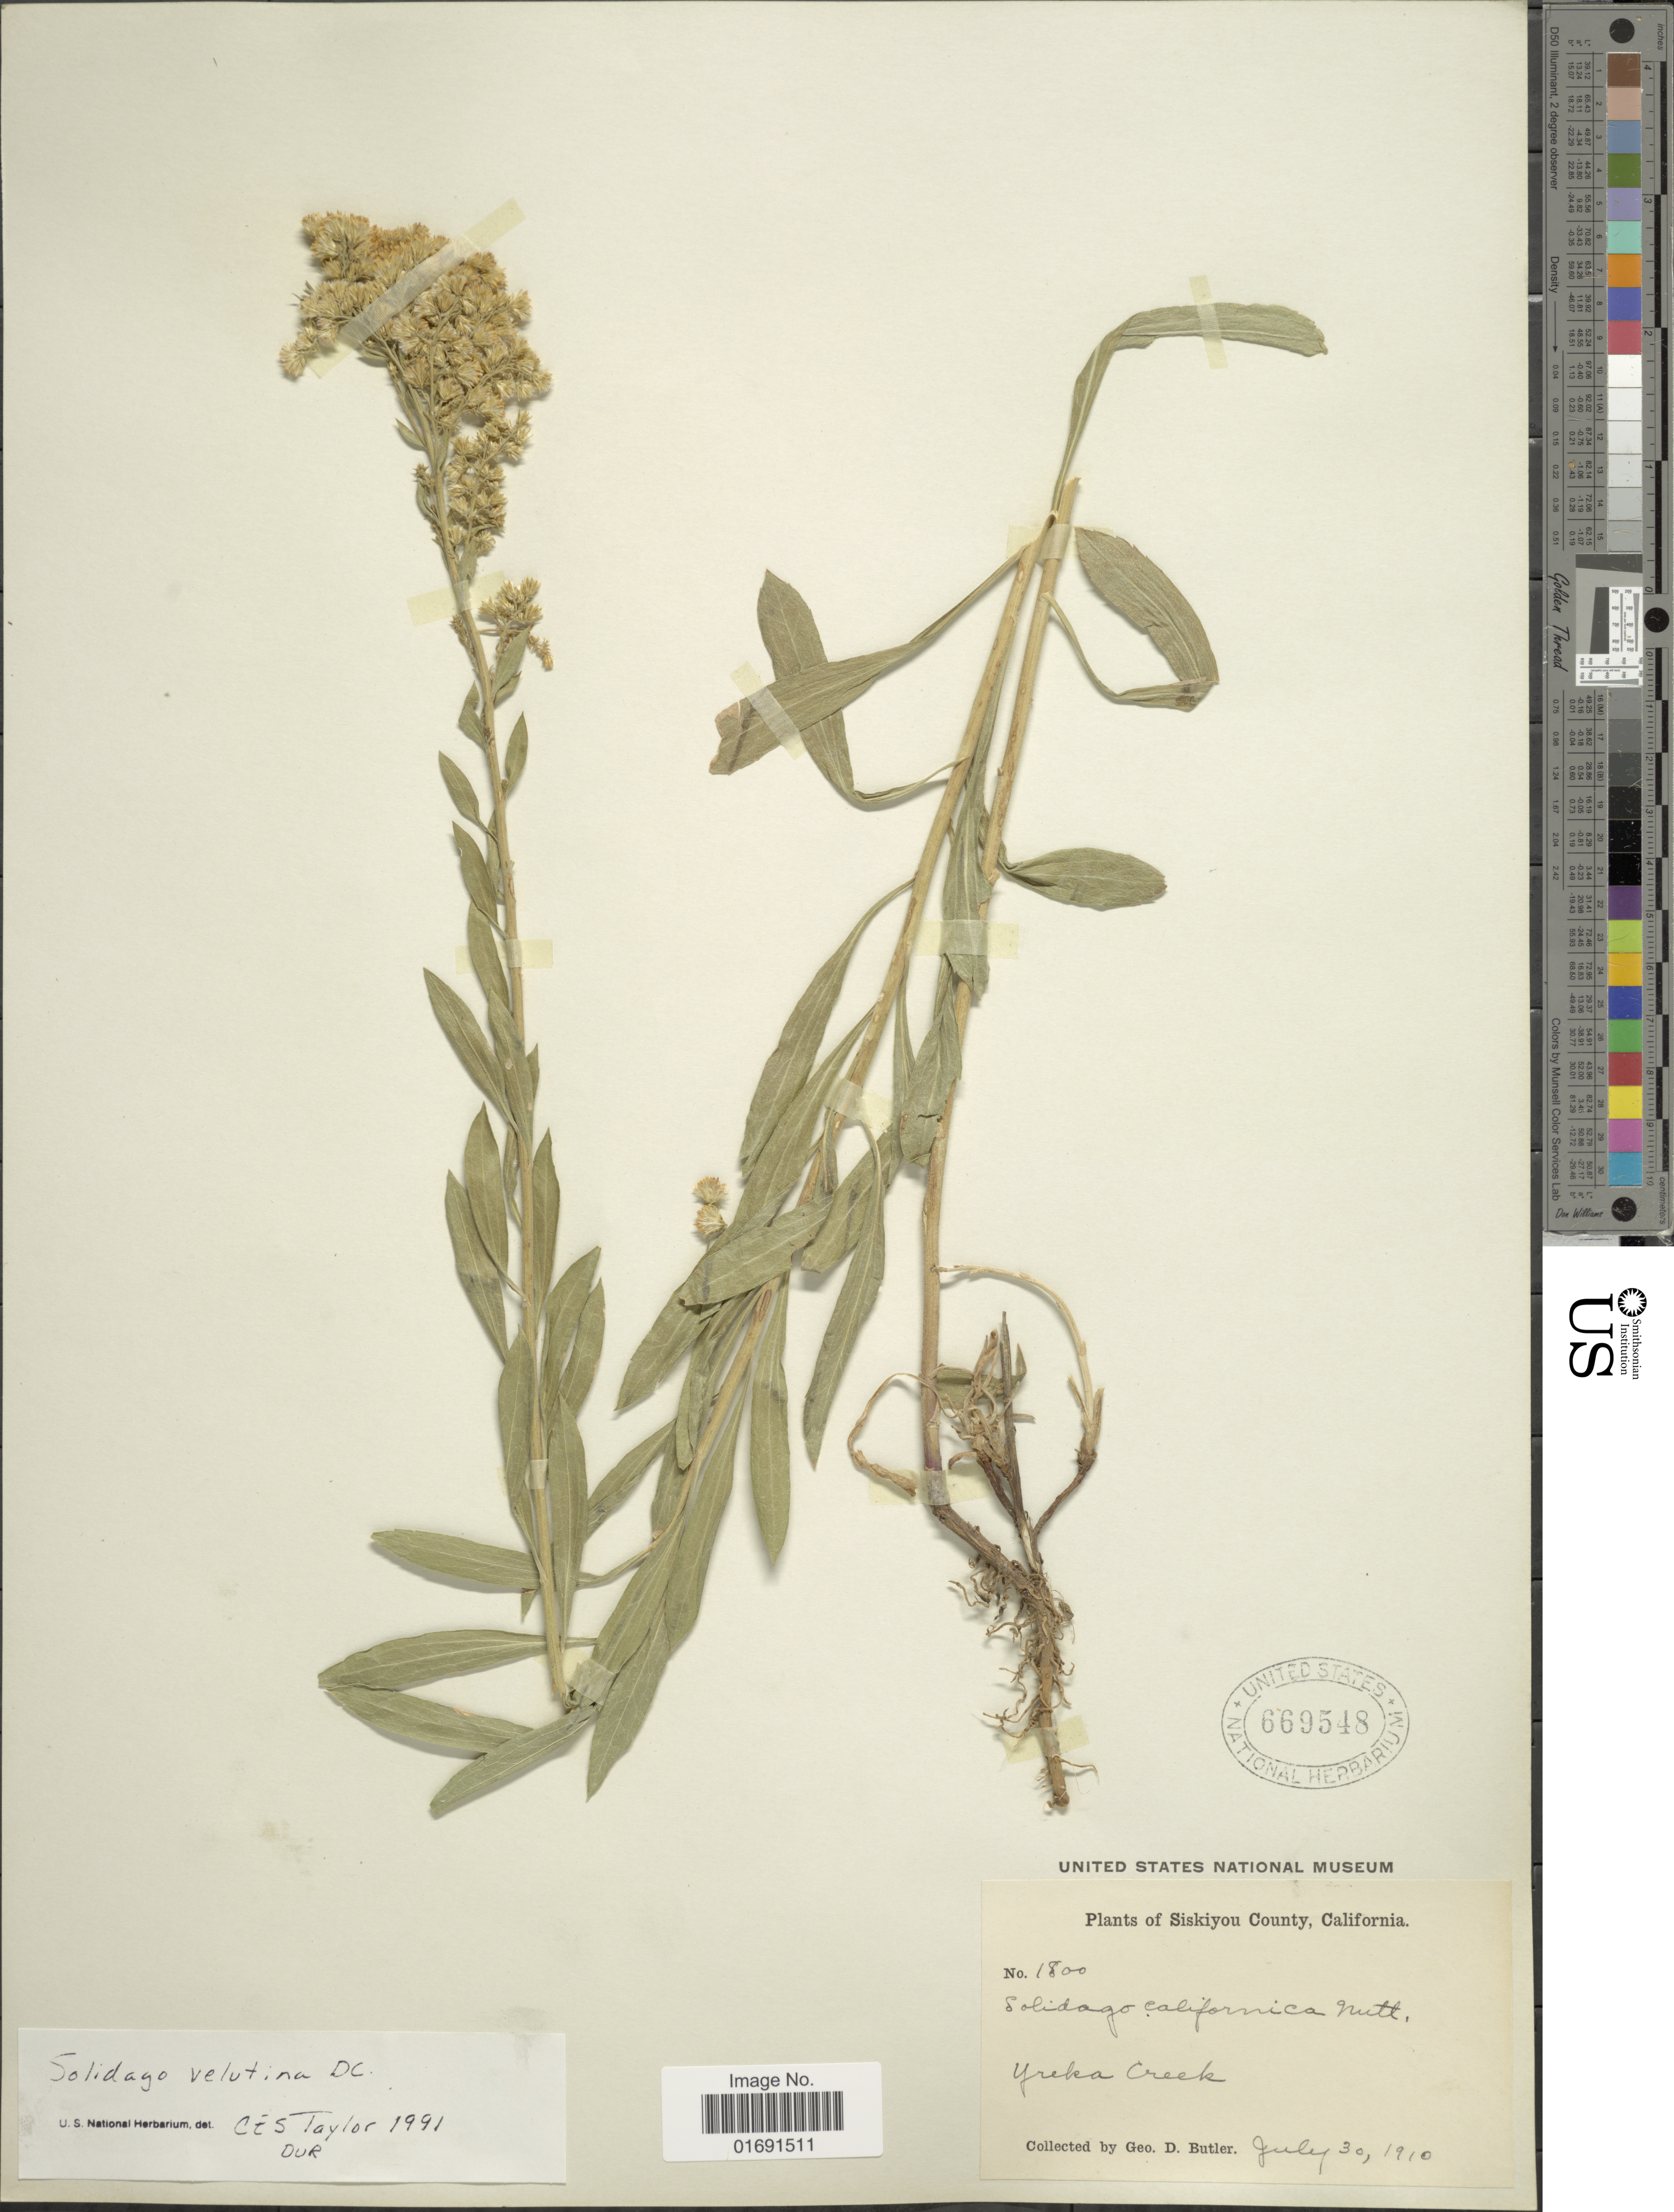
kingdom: Plantae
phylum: Tracheophyta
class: Magnoliopsida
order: Asterales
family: Asteraceae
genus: Solidago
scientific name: Solidago velutina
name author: DC.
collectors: G. D. Butler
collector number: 1800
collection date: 1910-07-30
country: United States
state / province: California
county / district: Siskiyou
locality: Siskiyou County, Yreka Creek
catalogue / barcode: US 669548